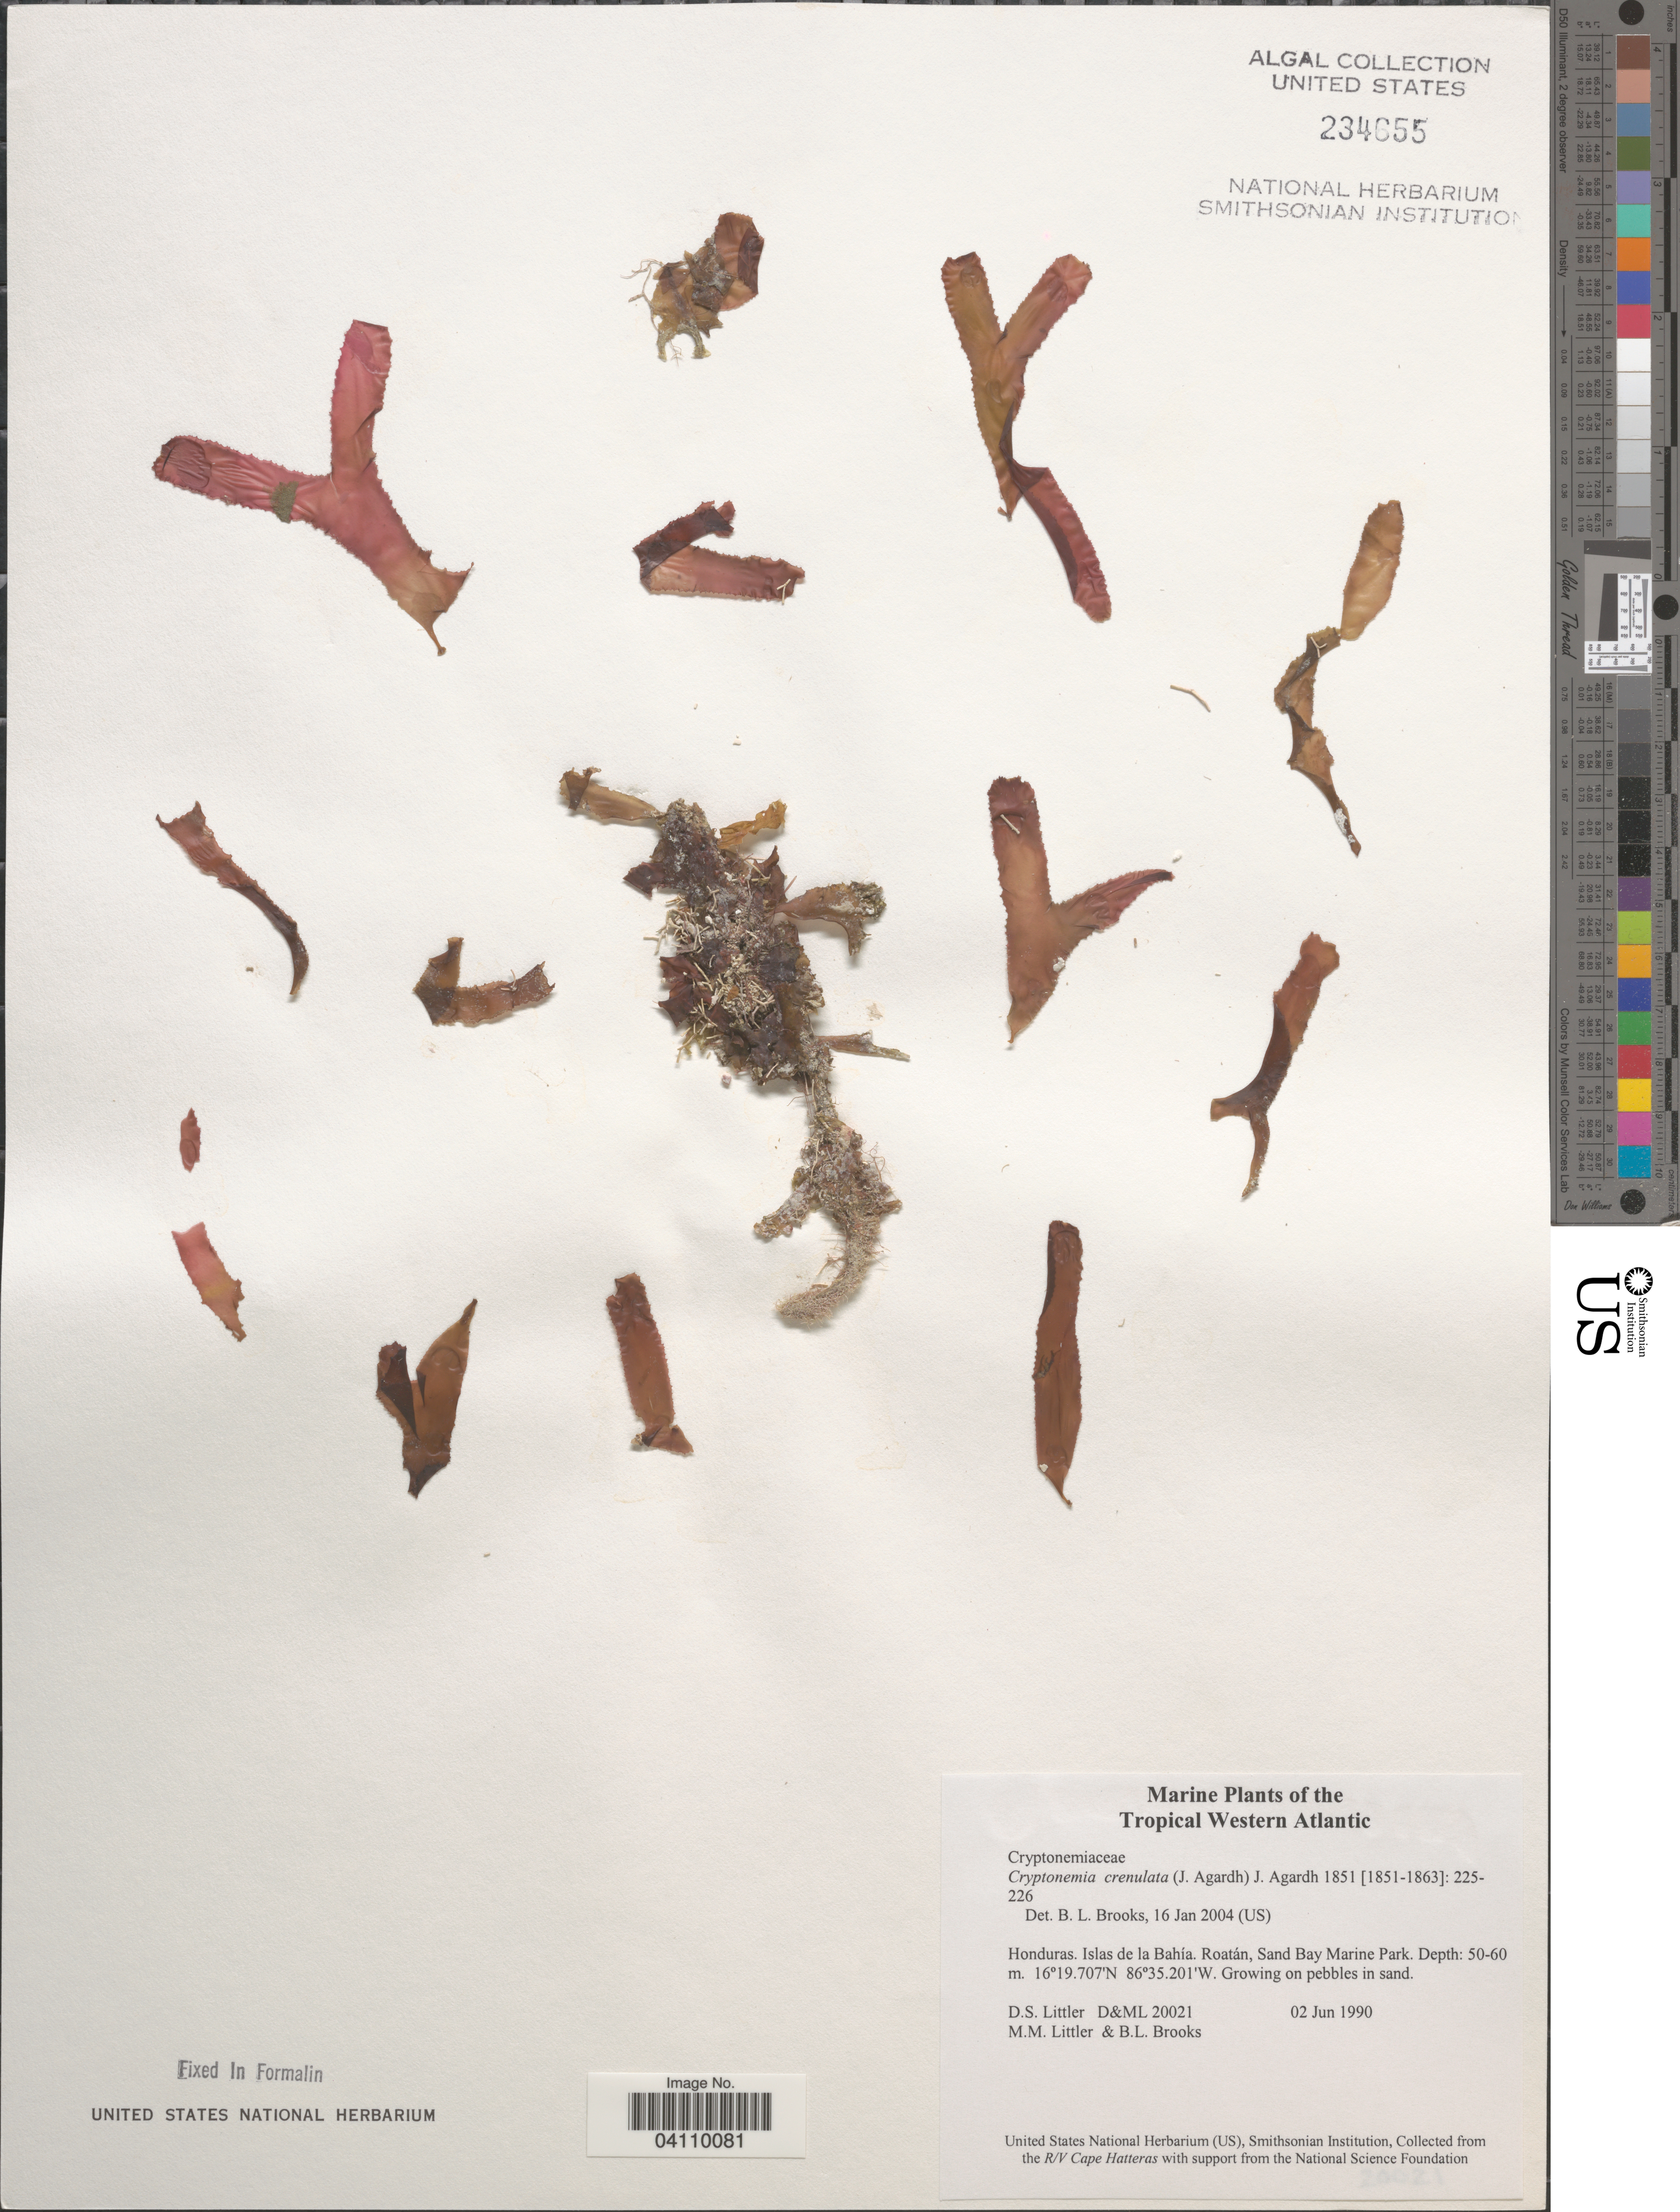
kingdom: Plantae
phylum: Rhodophyta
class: Florideophyceae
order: Halymeniales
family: Halymeniaceae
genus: Cryptonemia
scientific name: Cryptonemia crenulata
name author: (J. Agardh) J. Agardh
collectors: D. S. Littler & B. Brooks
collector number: D&ML 20021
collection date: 1990-06-02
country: Honduras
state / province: Islas de la Bahía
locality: Tropical Western Atlantic. Roatán, Sand Bay Marine Park.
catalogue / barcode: US 234655